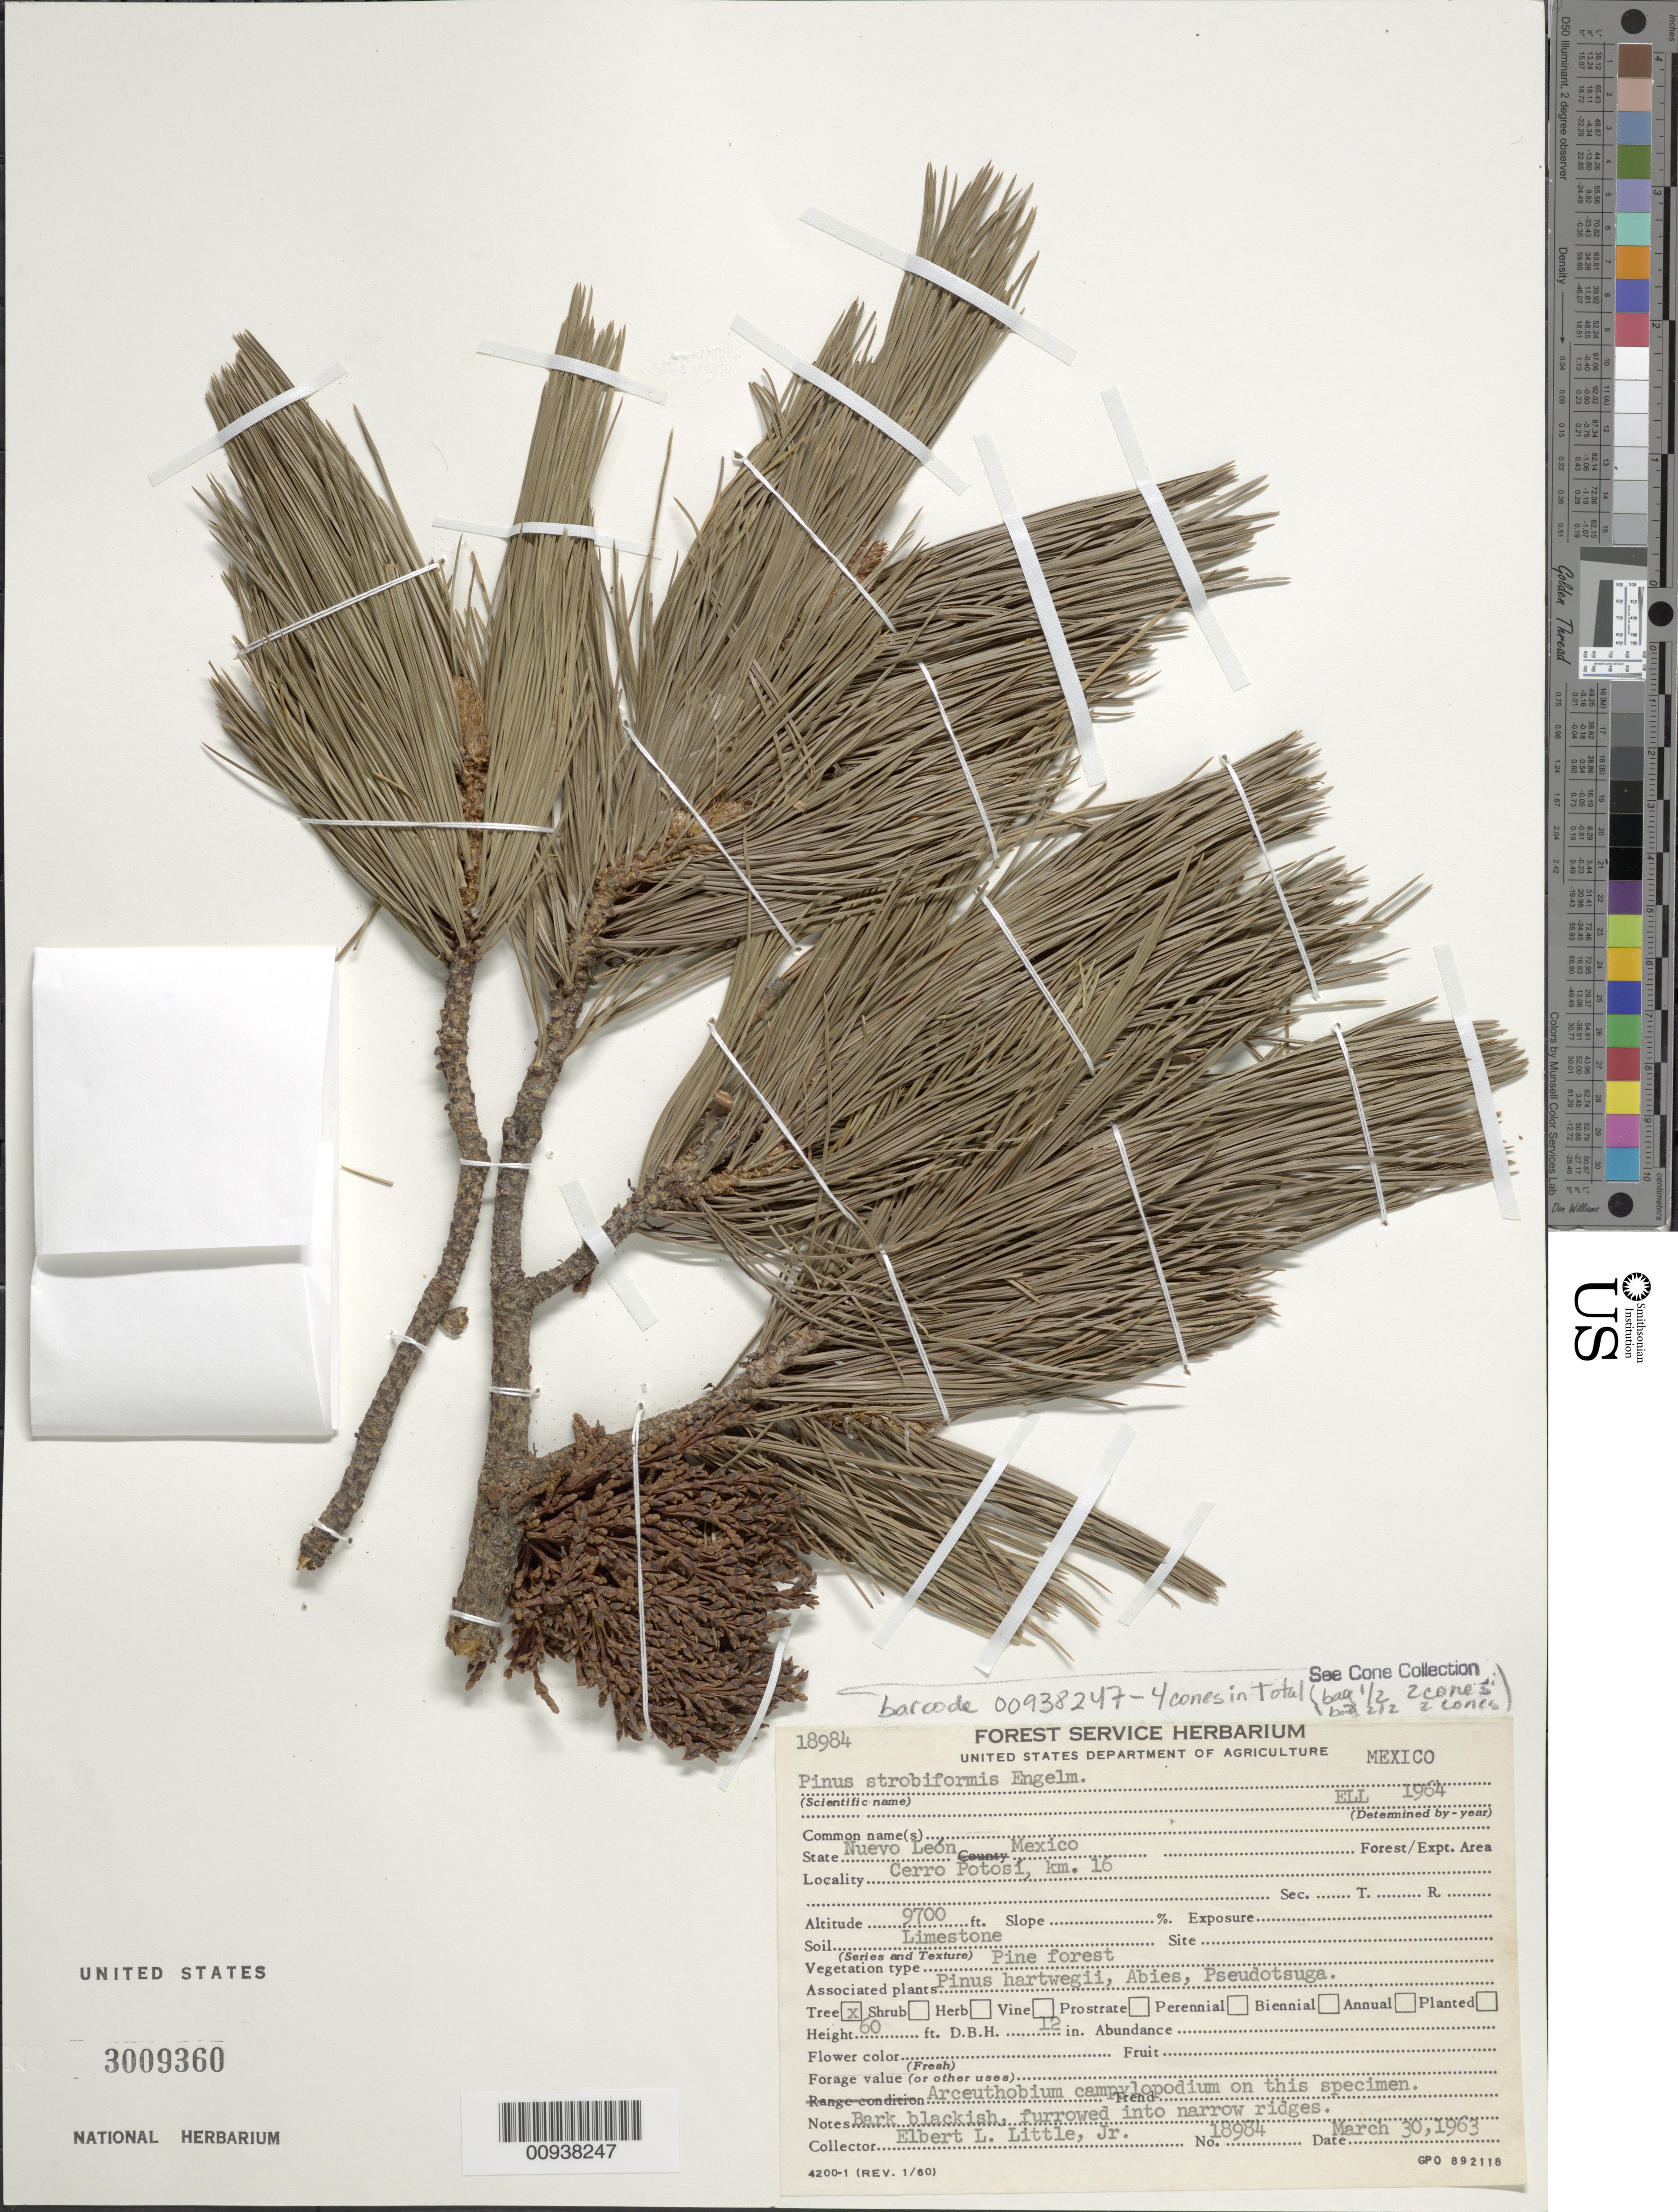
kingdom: Plantae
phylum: Tracheophyta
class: Pinopsida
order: Pinales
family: Pinaceae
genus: Pinus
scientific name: Pinus strobiformis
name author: Engelm.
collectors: E. L. Little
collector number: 18984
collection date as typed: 30 Mar 1963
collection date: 1963-03-30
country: Mexico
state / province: Nuevo León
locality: Cerro Potosí, km. 16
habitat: Pine forest. Associated plants Pinus hartwegii, Abies, Pseudotsuga. Soil limestone.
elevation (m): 2957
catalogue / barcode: US 3009360